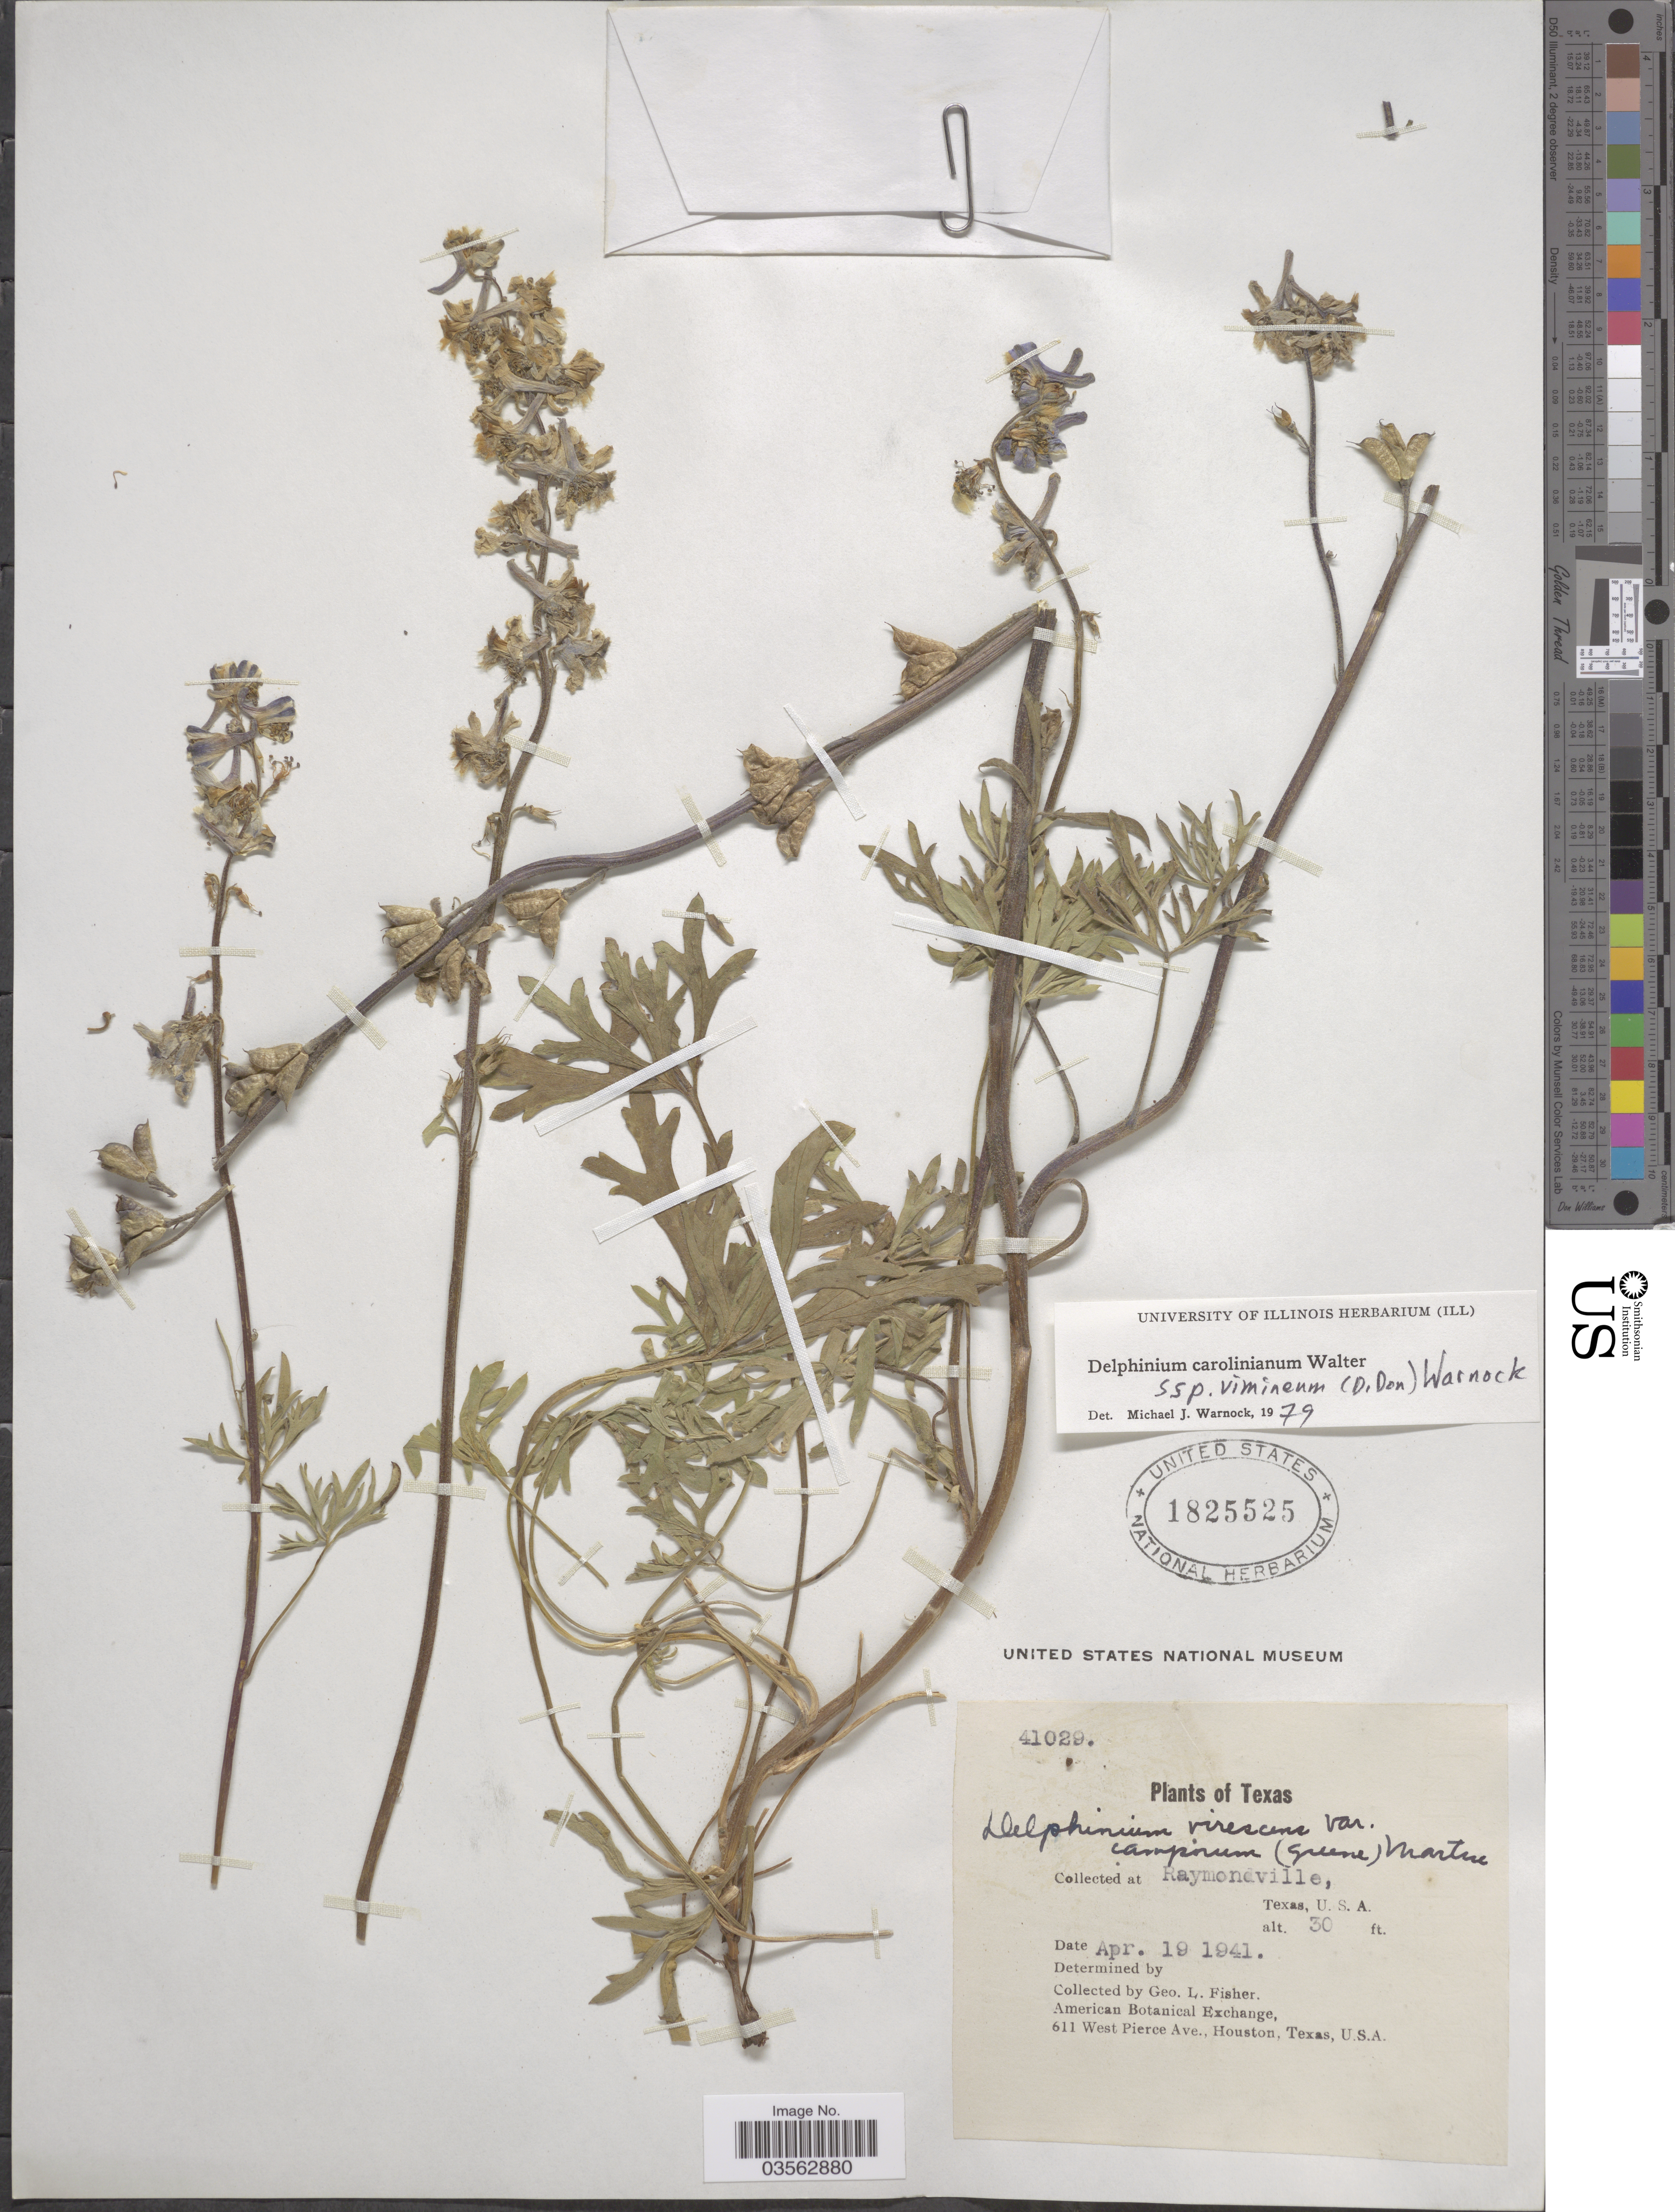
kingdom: Plantae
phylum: Tracheophyta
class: Magnoliopsida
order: Ranunculales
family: Ranunculaceae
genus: Delphinium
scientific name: Delphinium carolinianum subsp. vimineum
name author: Walter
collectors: G. L. Fisher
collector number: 41029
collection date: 1941-04-19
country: United States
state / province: Texas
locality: Raymondville.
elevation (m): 9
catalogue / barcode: US 1825525